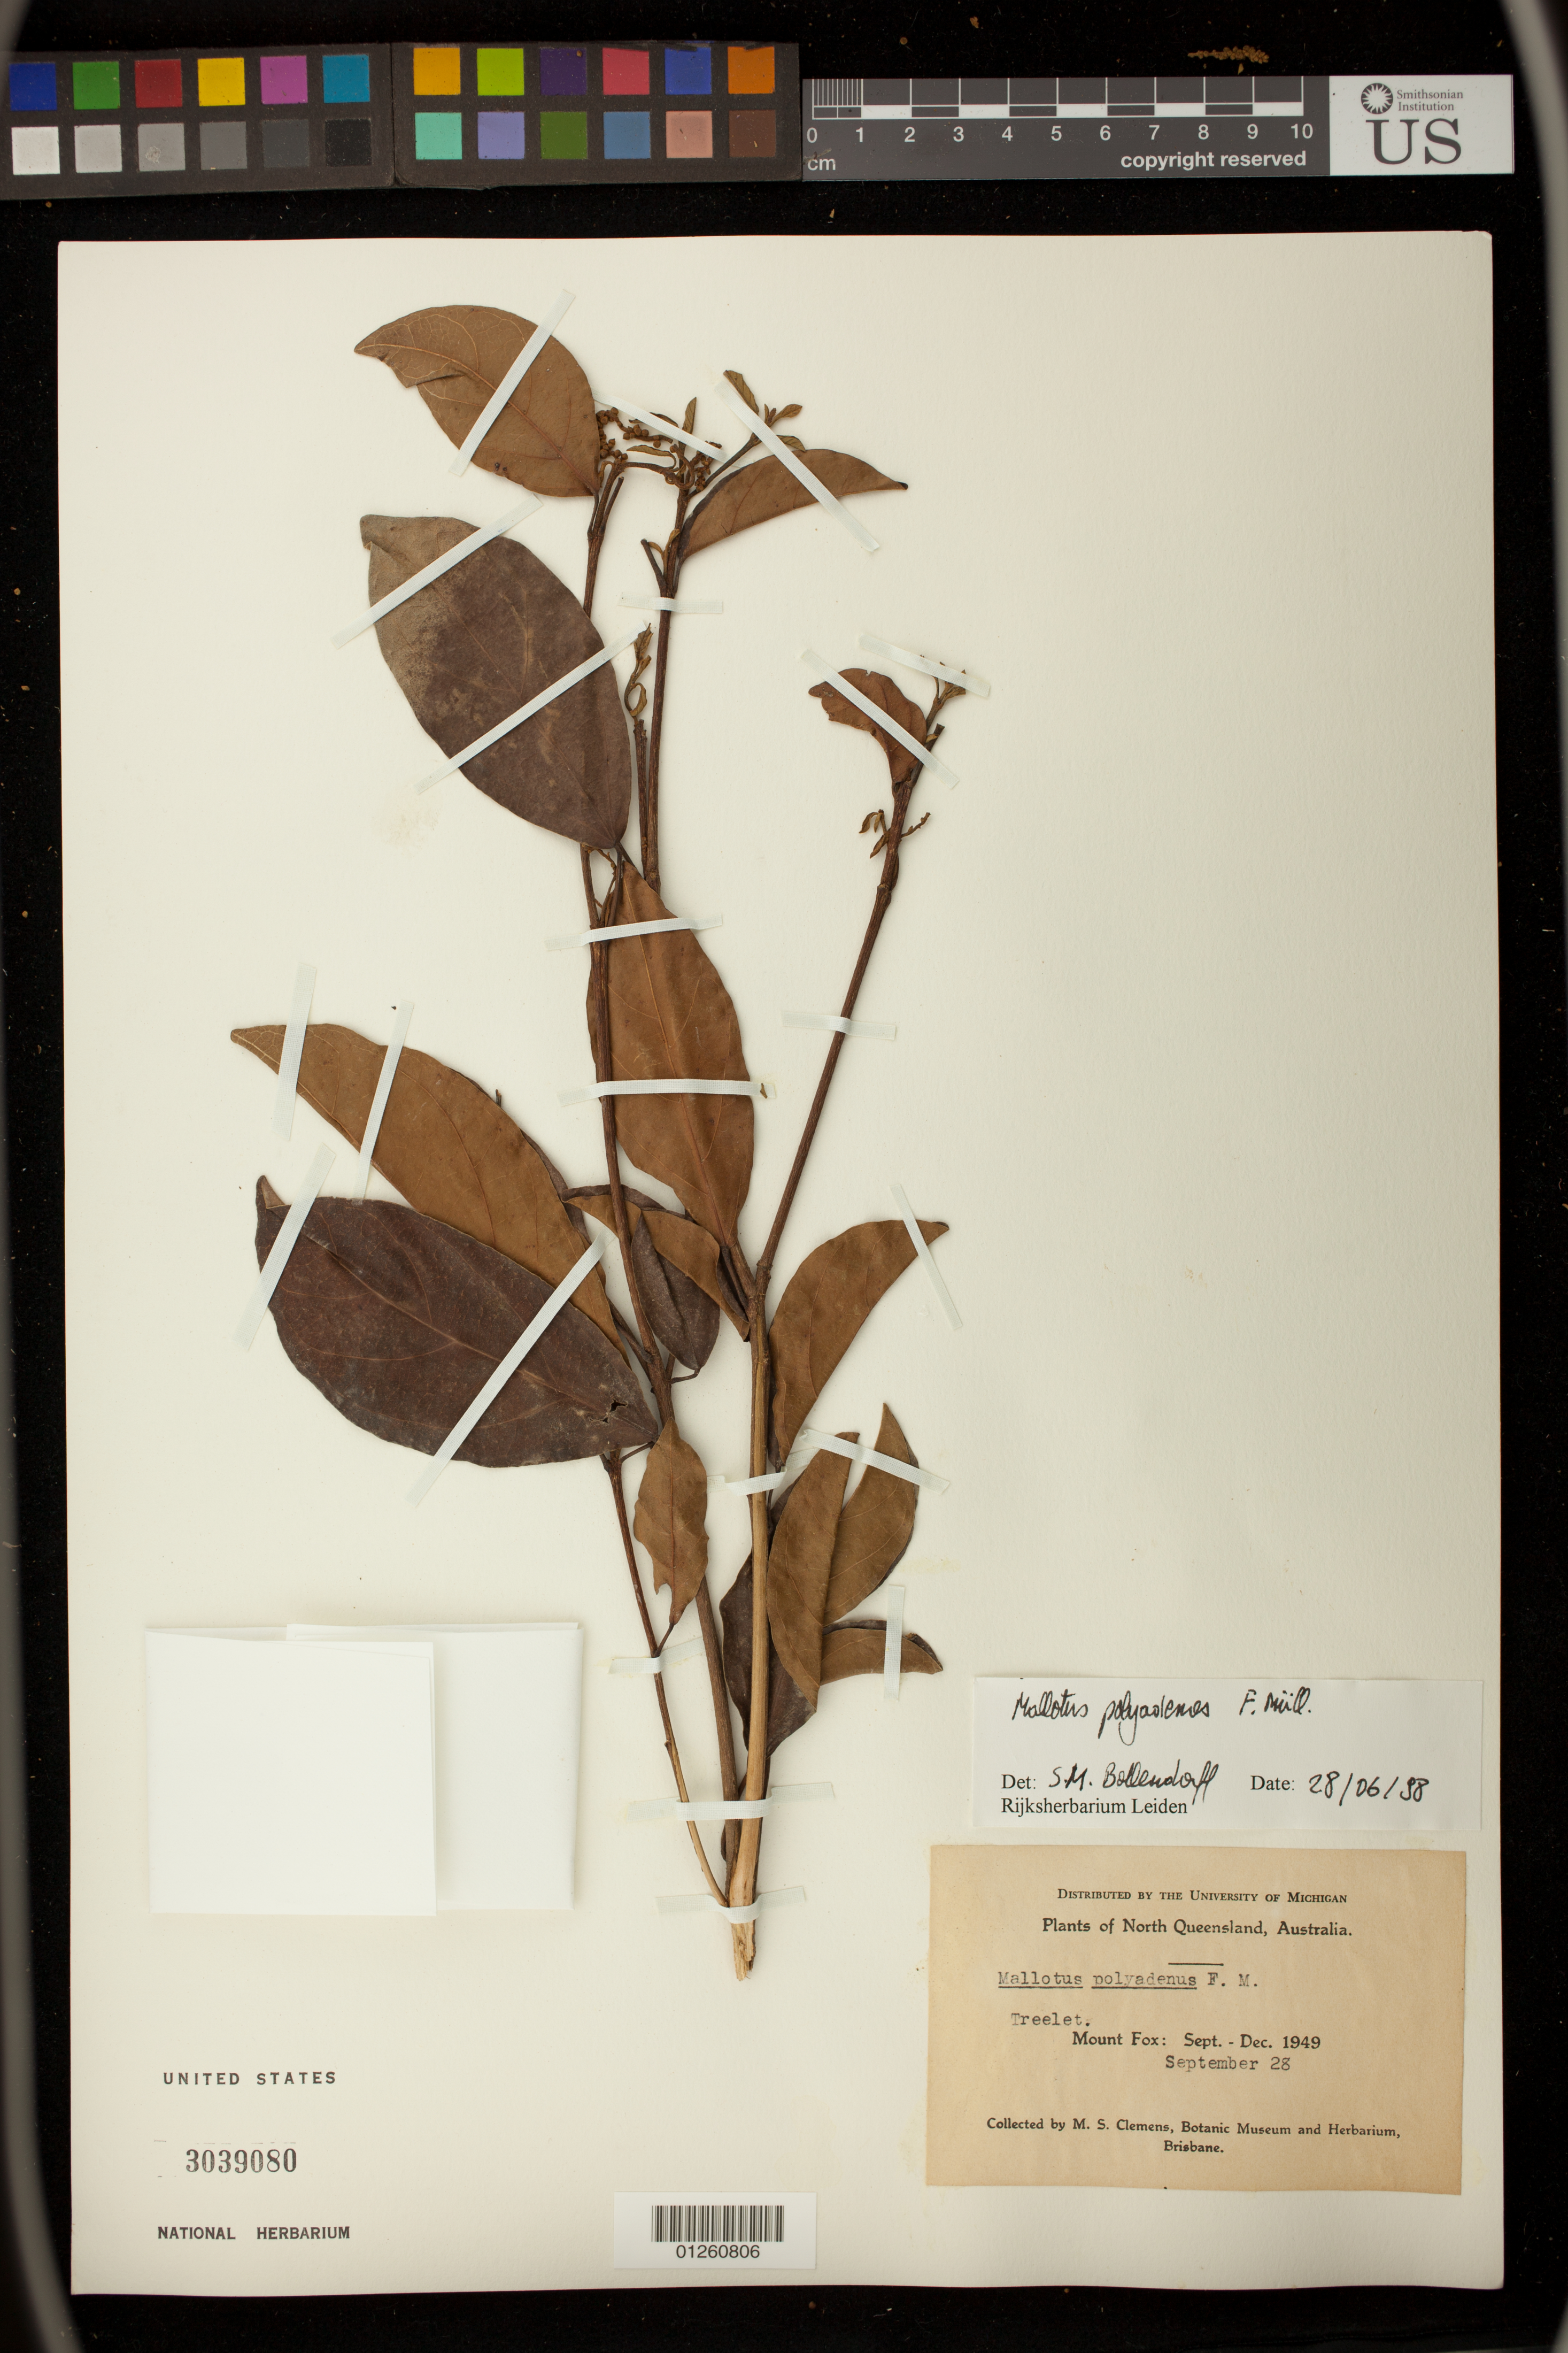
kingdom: Plantae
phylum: Tracheophyta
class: Magnoliopsida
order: Malpighiales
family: Euphorbiaceae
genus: Mallotus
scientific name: Mallotus polyadenos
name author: F. Muell.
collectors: M. S. Clemens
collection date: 1949-09-28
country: Australia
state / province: Queensland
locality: Mount Fox.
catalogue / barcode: US 3039080